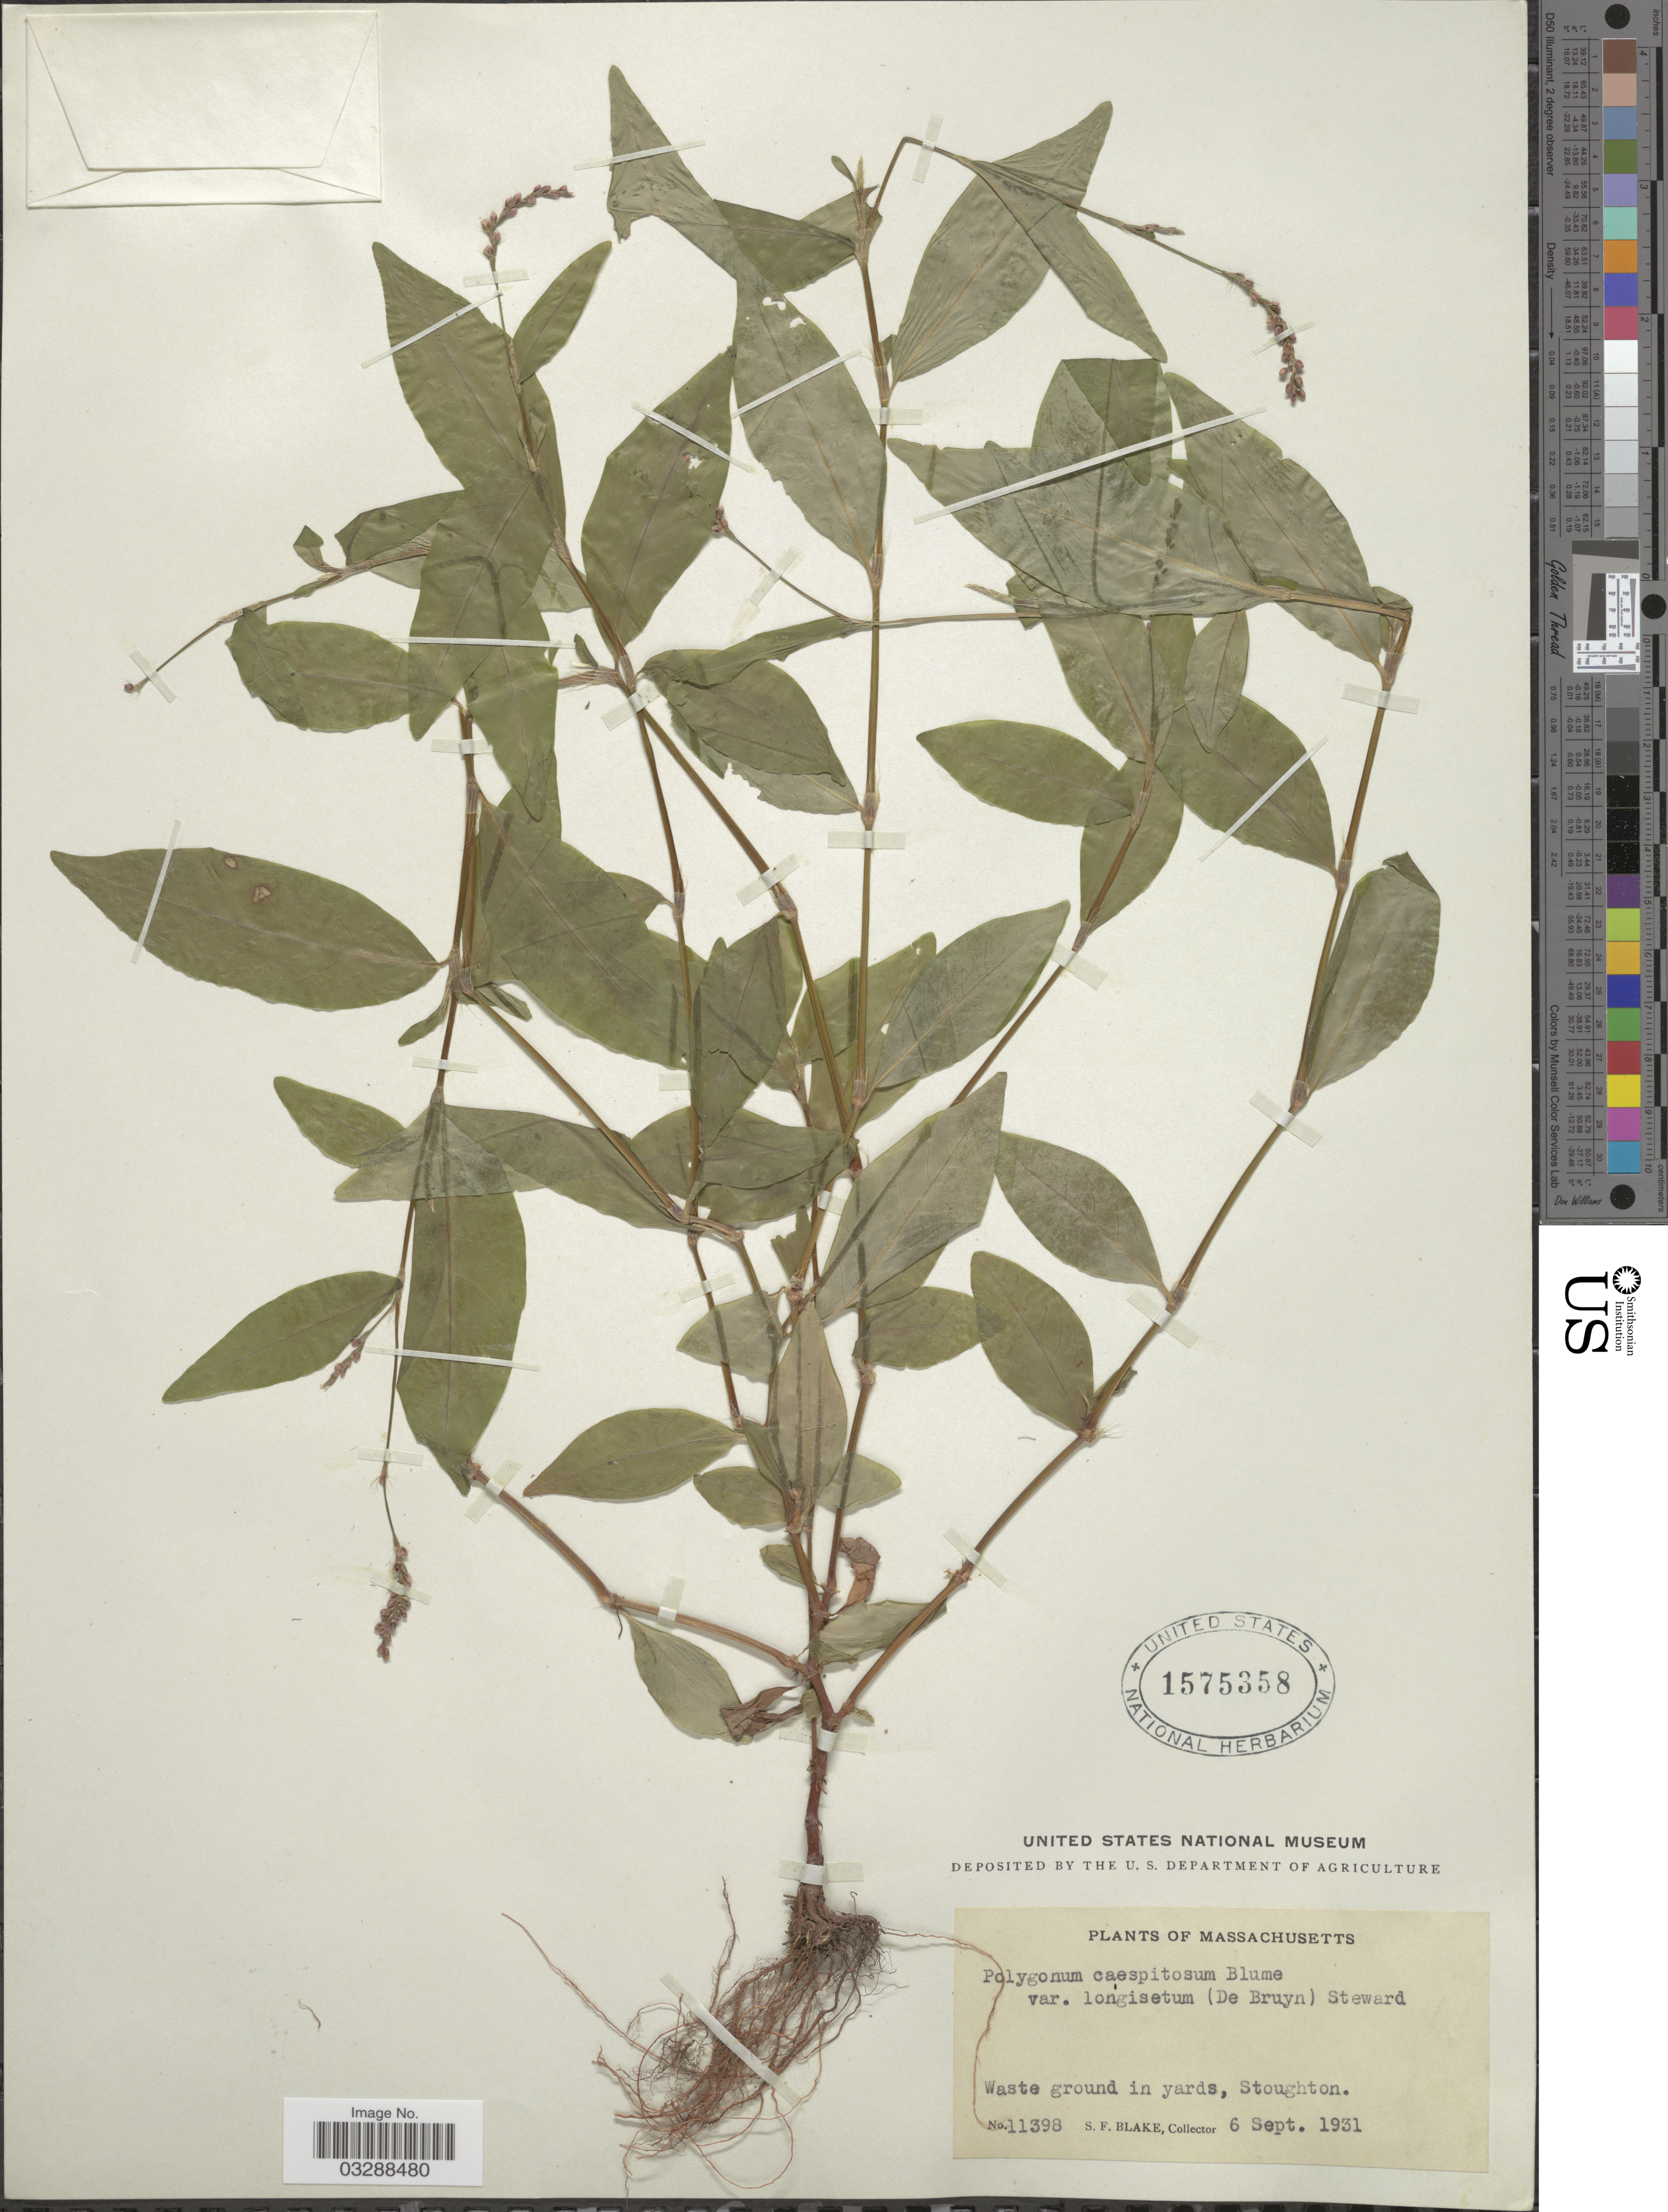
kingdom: Plantae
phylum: Tracheophyta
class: Magnoliopsida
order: Caryophyllales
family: Polygonaceae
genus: Persicaria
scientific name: Persicaria longiseta (Bruijn) Kitag.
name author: (Bruijn &) Kitag.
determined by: Atha, D. E.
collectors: S. Blake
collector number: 11398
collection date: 1931-09-06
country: United States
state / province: Massachusetts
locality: Waste ground in yards, Stoughton.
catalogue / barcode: US 1575358